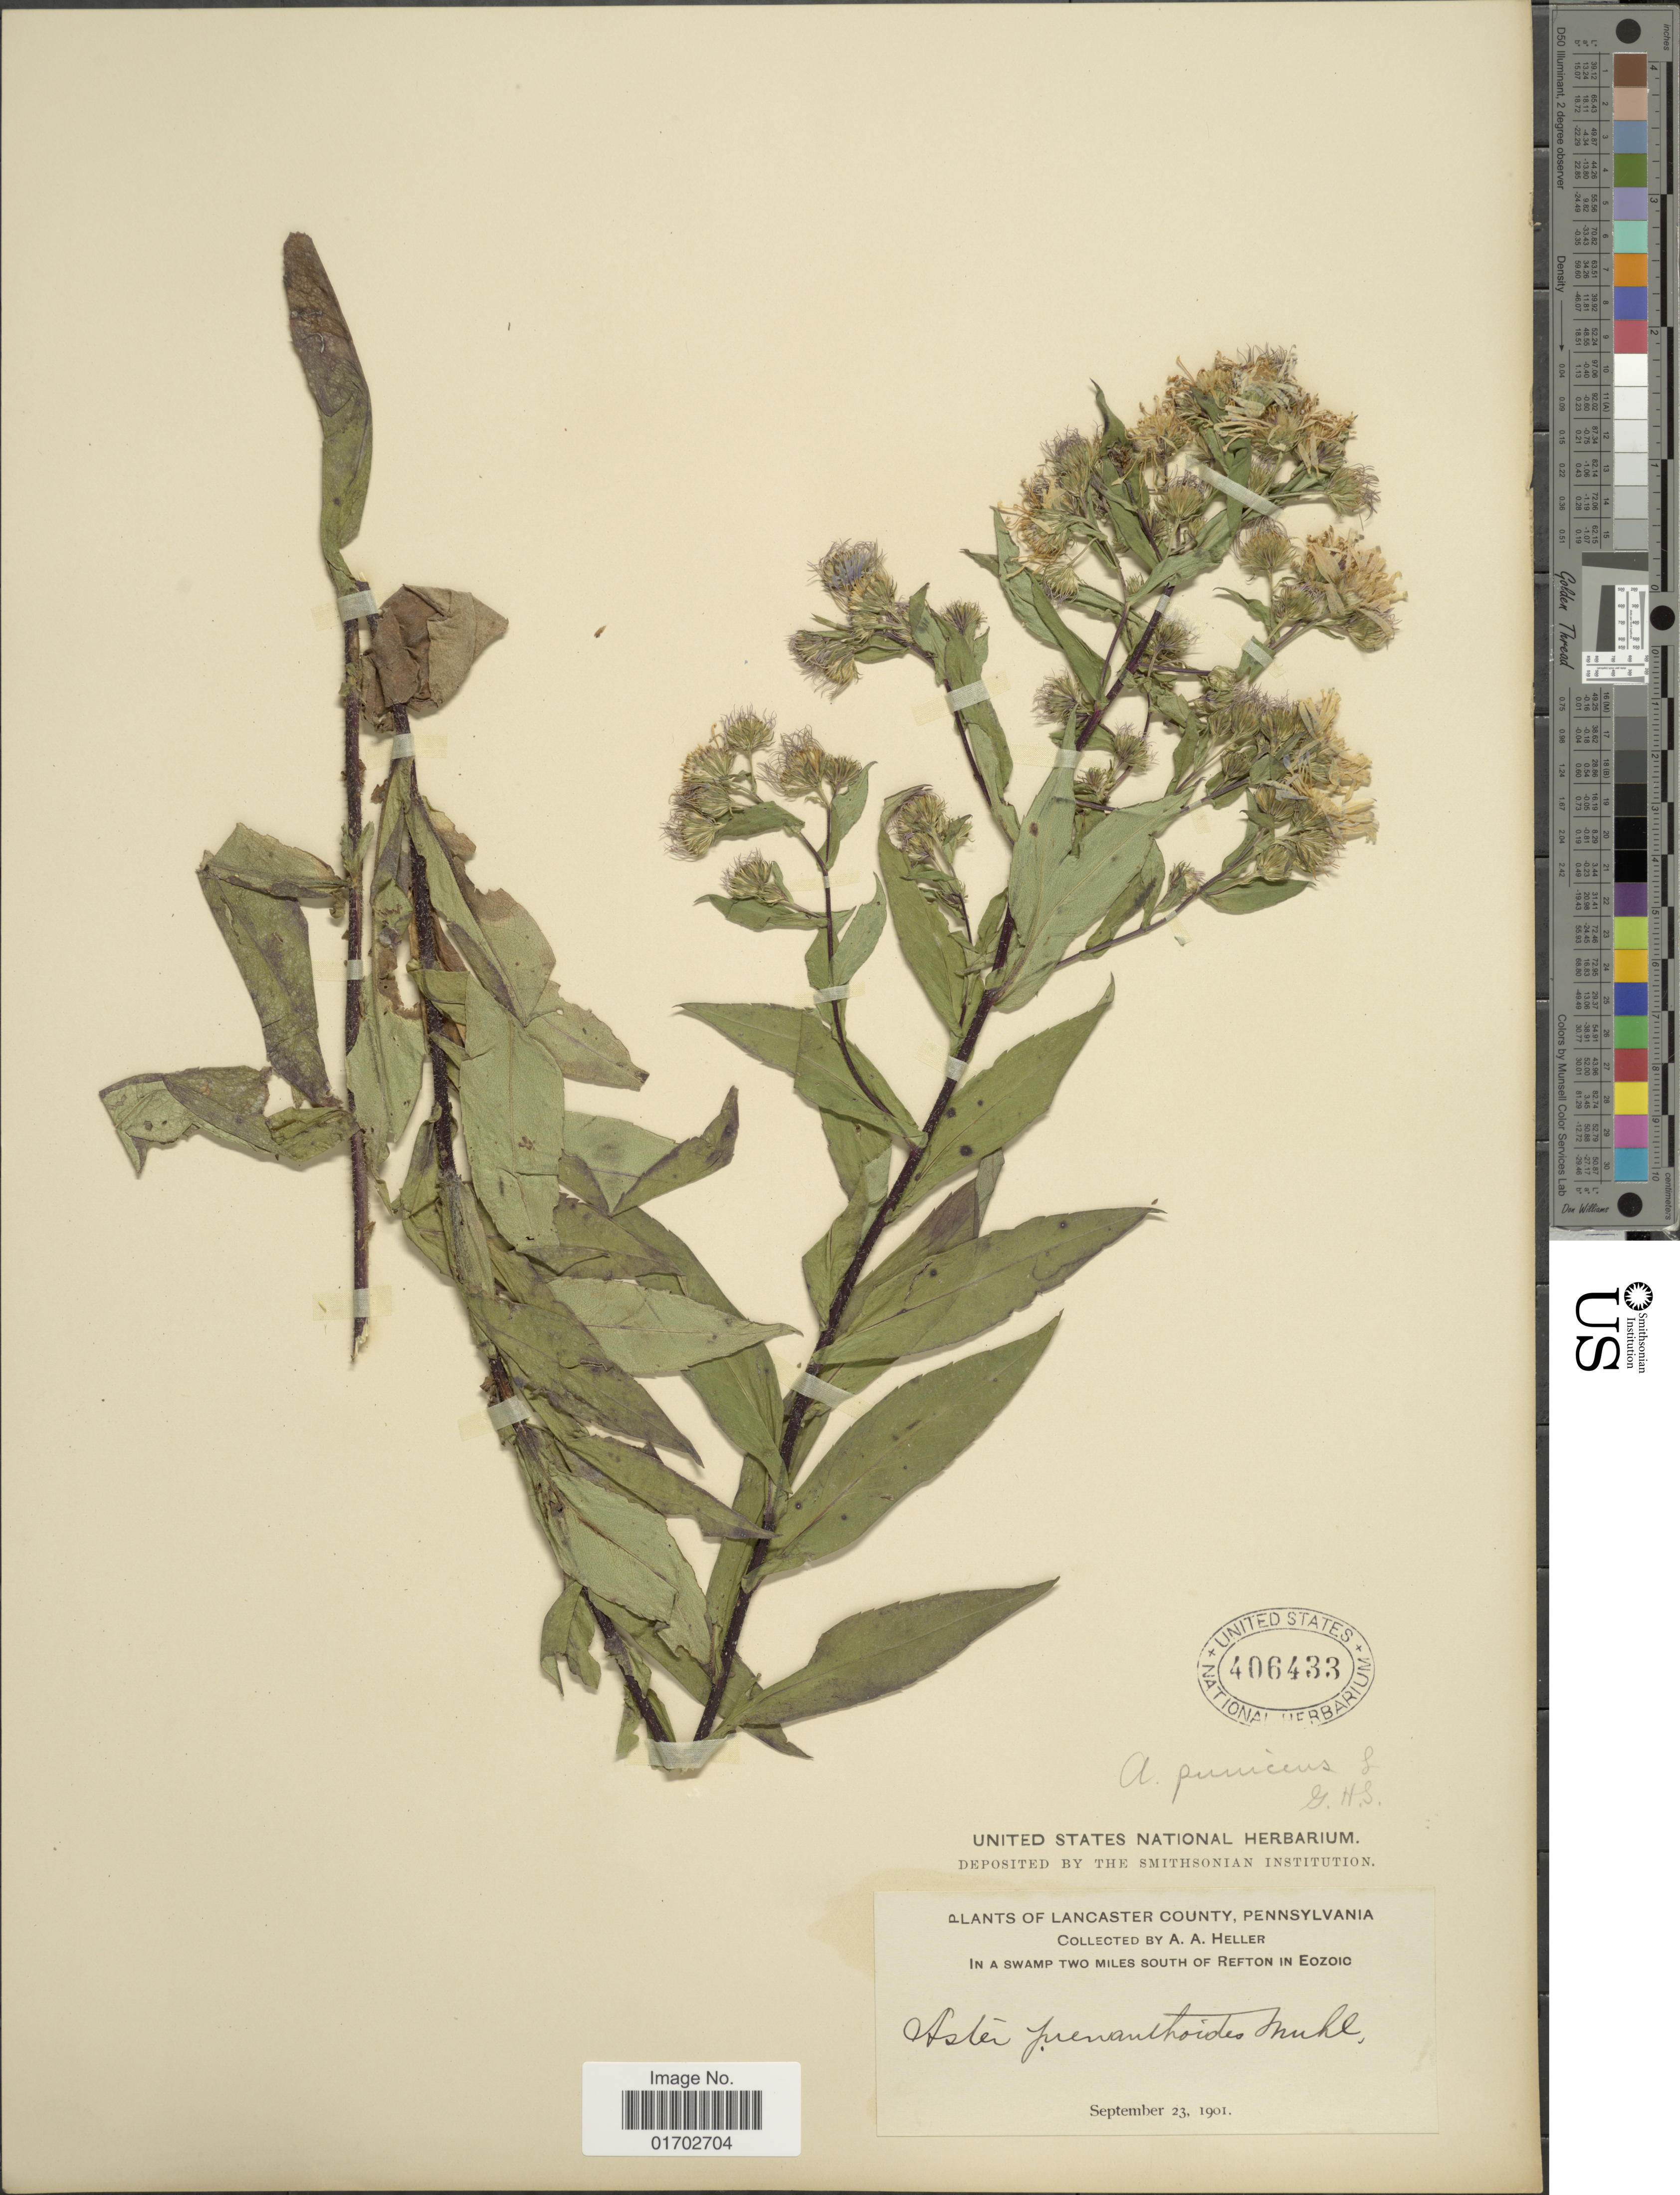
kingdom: Plantae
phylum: Tracheophyta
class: Magnoliopsida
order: Asterales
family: Asteraceae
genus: Symphyotrichum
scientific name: Symphyotrichum puniceum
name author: (L.) Á. Löve & D. Löve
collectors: A. A. Heller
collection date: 1901-09-23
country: United States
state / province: Pennsylvania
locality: Lancaster County, In a swamp Two Miles South of Refton in Eozoic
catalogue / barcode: US 406433